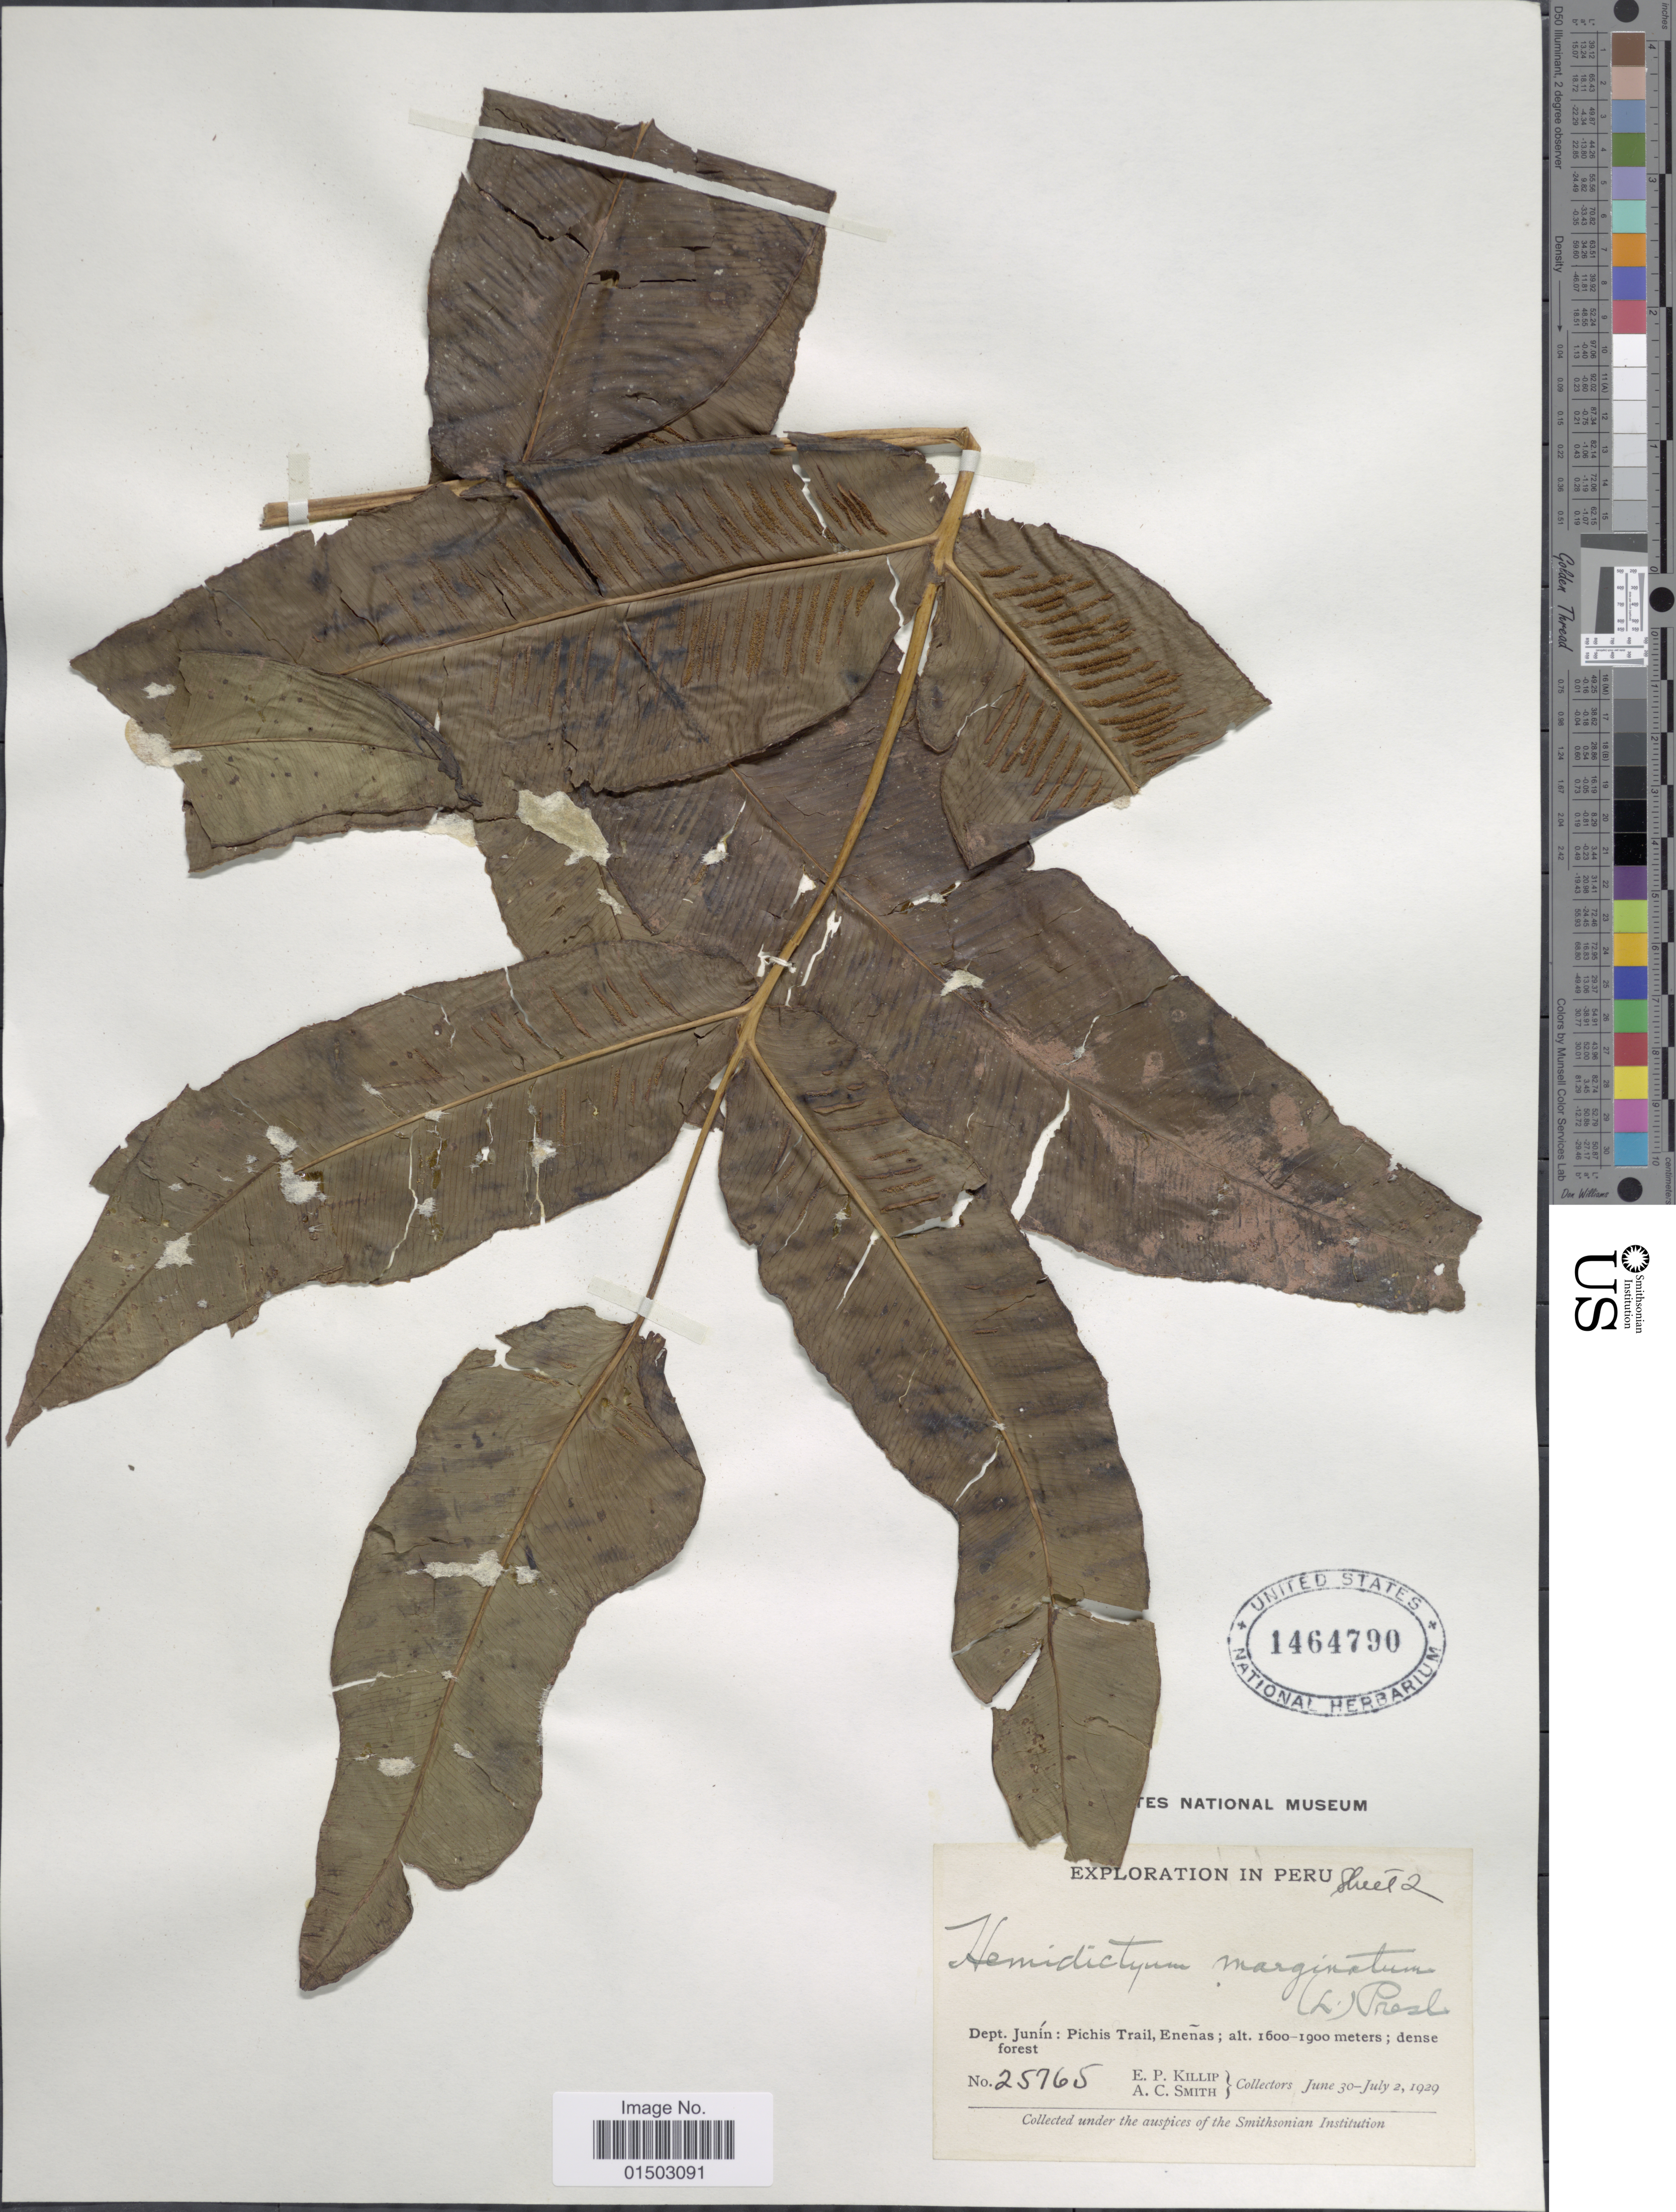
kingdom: Plantae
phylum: Tracheophyta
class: Polypodiopsida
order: Polypodiales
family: Hemidictyaceae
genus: Hemidictyum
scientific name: Hemidictyum marginatum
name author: (L.) C. Presl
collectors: E. P. Killip & A. C. Smith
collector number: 25765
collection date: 1929-06-30/1929-07-02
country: Peru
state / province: Junín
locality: Peru. Dept. Junin: Pichis Trail, Enenas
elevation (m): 1600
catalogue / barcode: US 1464790